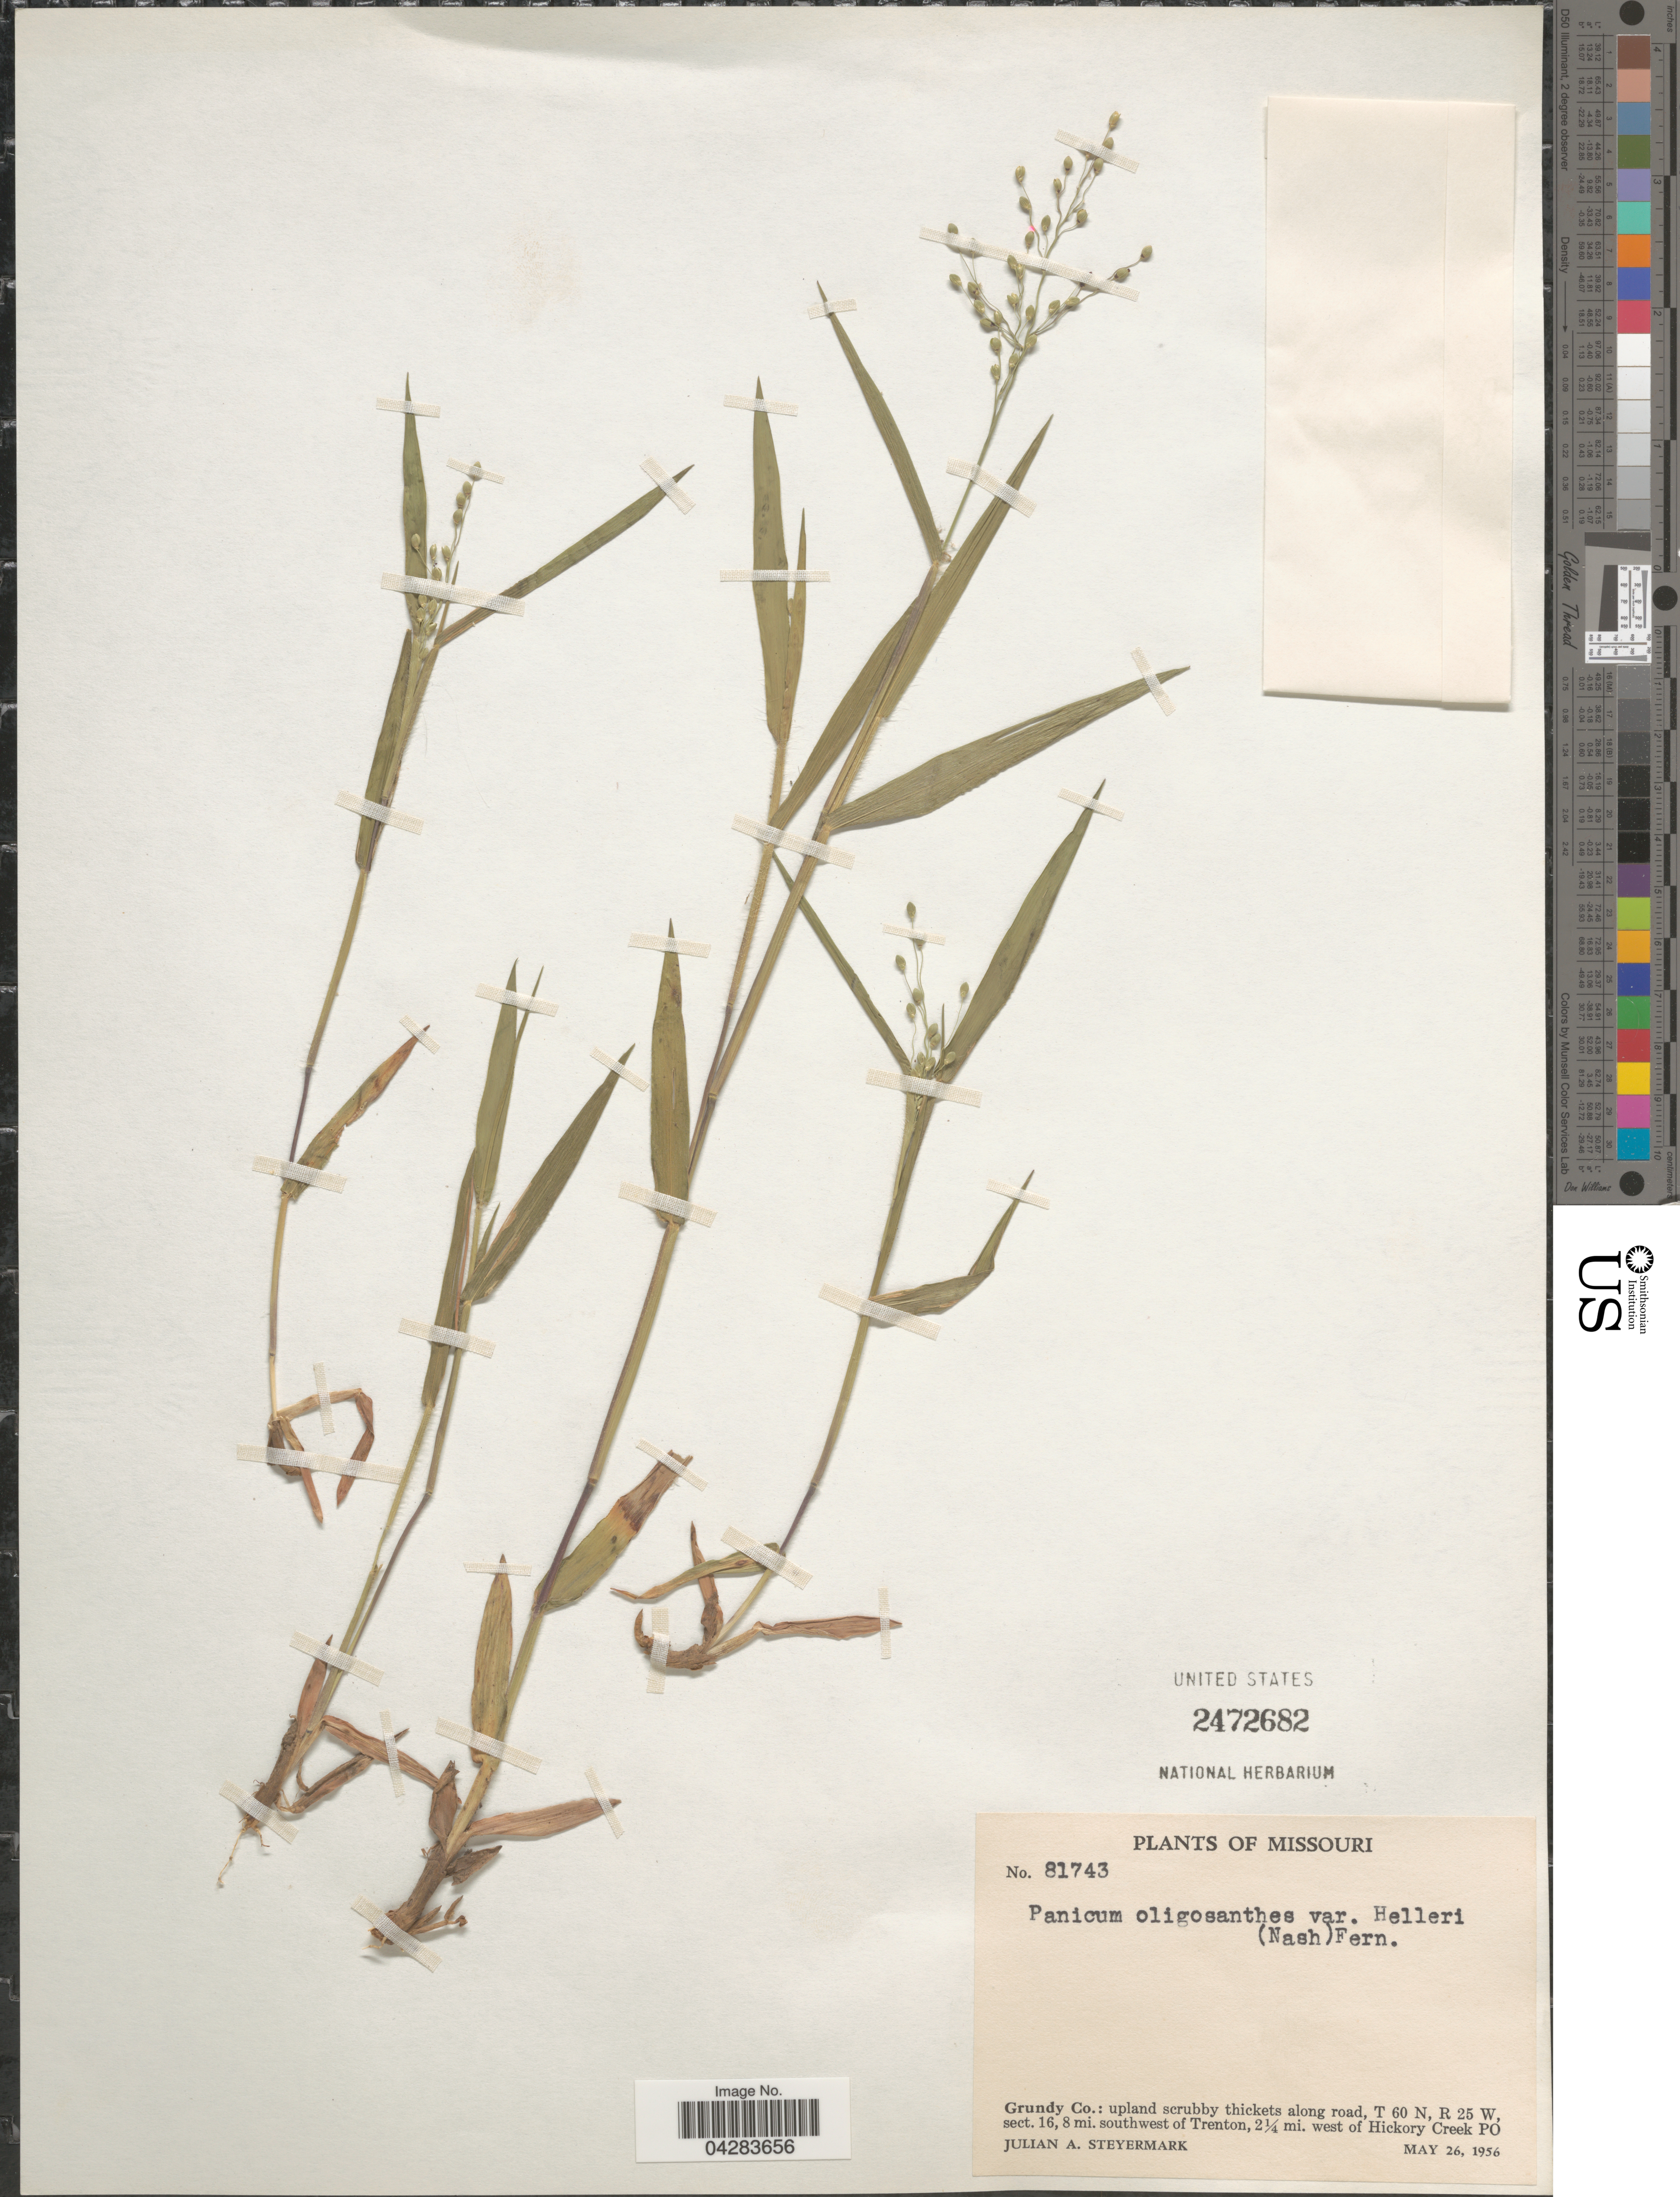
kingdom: Plantae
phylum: Tracheophyta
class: Liliopsida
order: Poales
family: Poaceae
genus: Dichanthelium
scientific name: Dichanthelium oligosanthes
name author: (Schult.) Gould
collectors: J. Steyermark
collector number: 81743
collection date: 1956-05-26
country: United States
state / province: Missouri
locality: Grundy Co.: upland scrubby thickets along road, T 60 N, R 25 W, sect. 16, 8 mi. southwest of Trenton, 2¼ mi. west of Hickory Creek PO.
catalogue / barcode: US 2472682